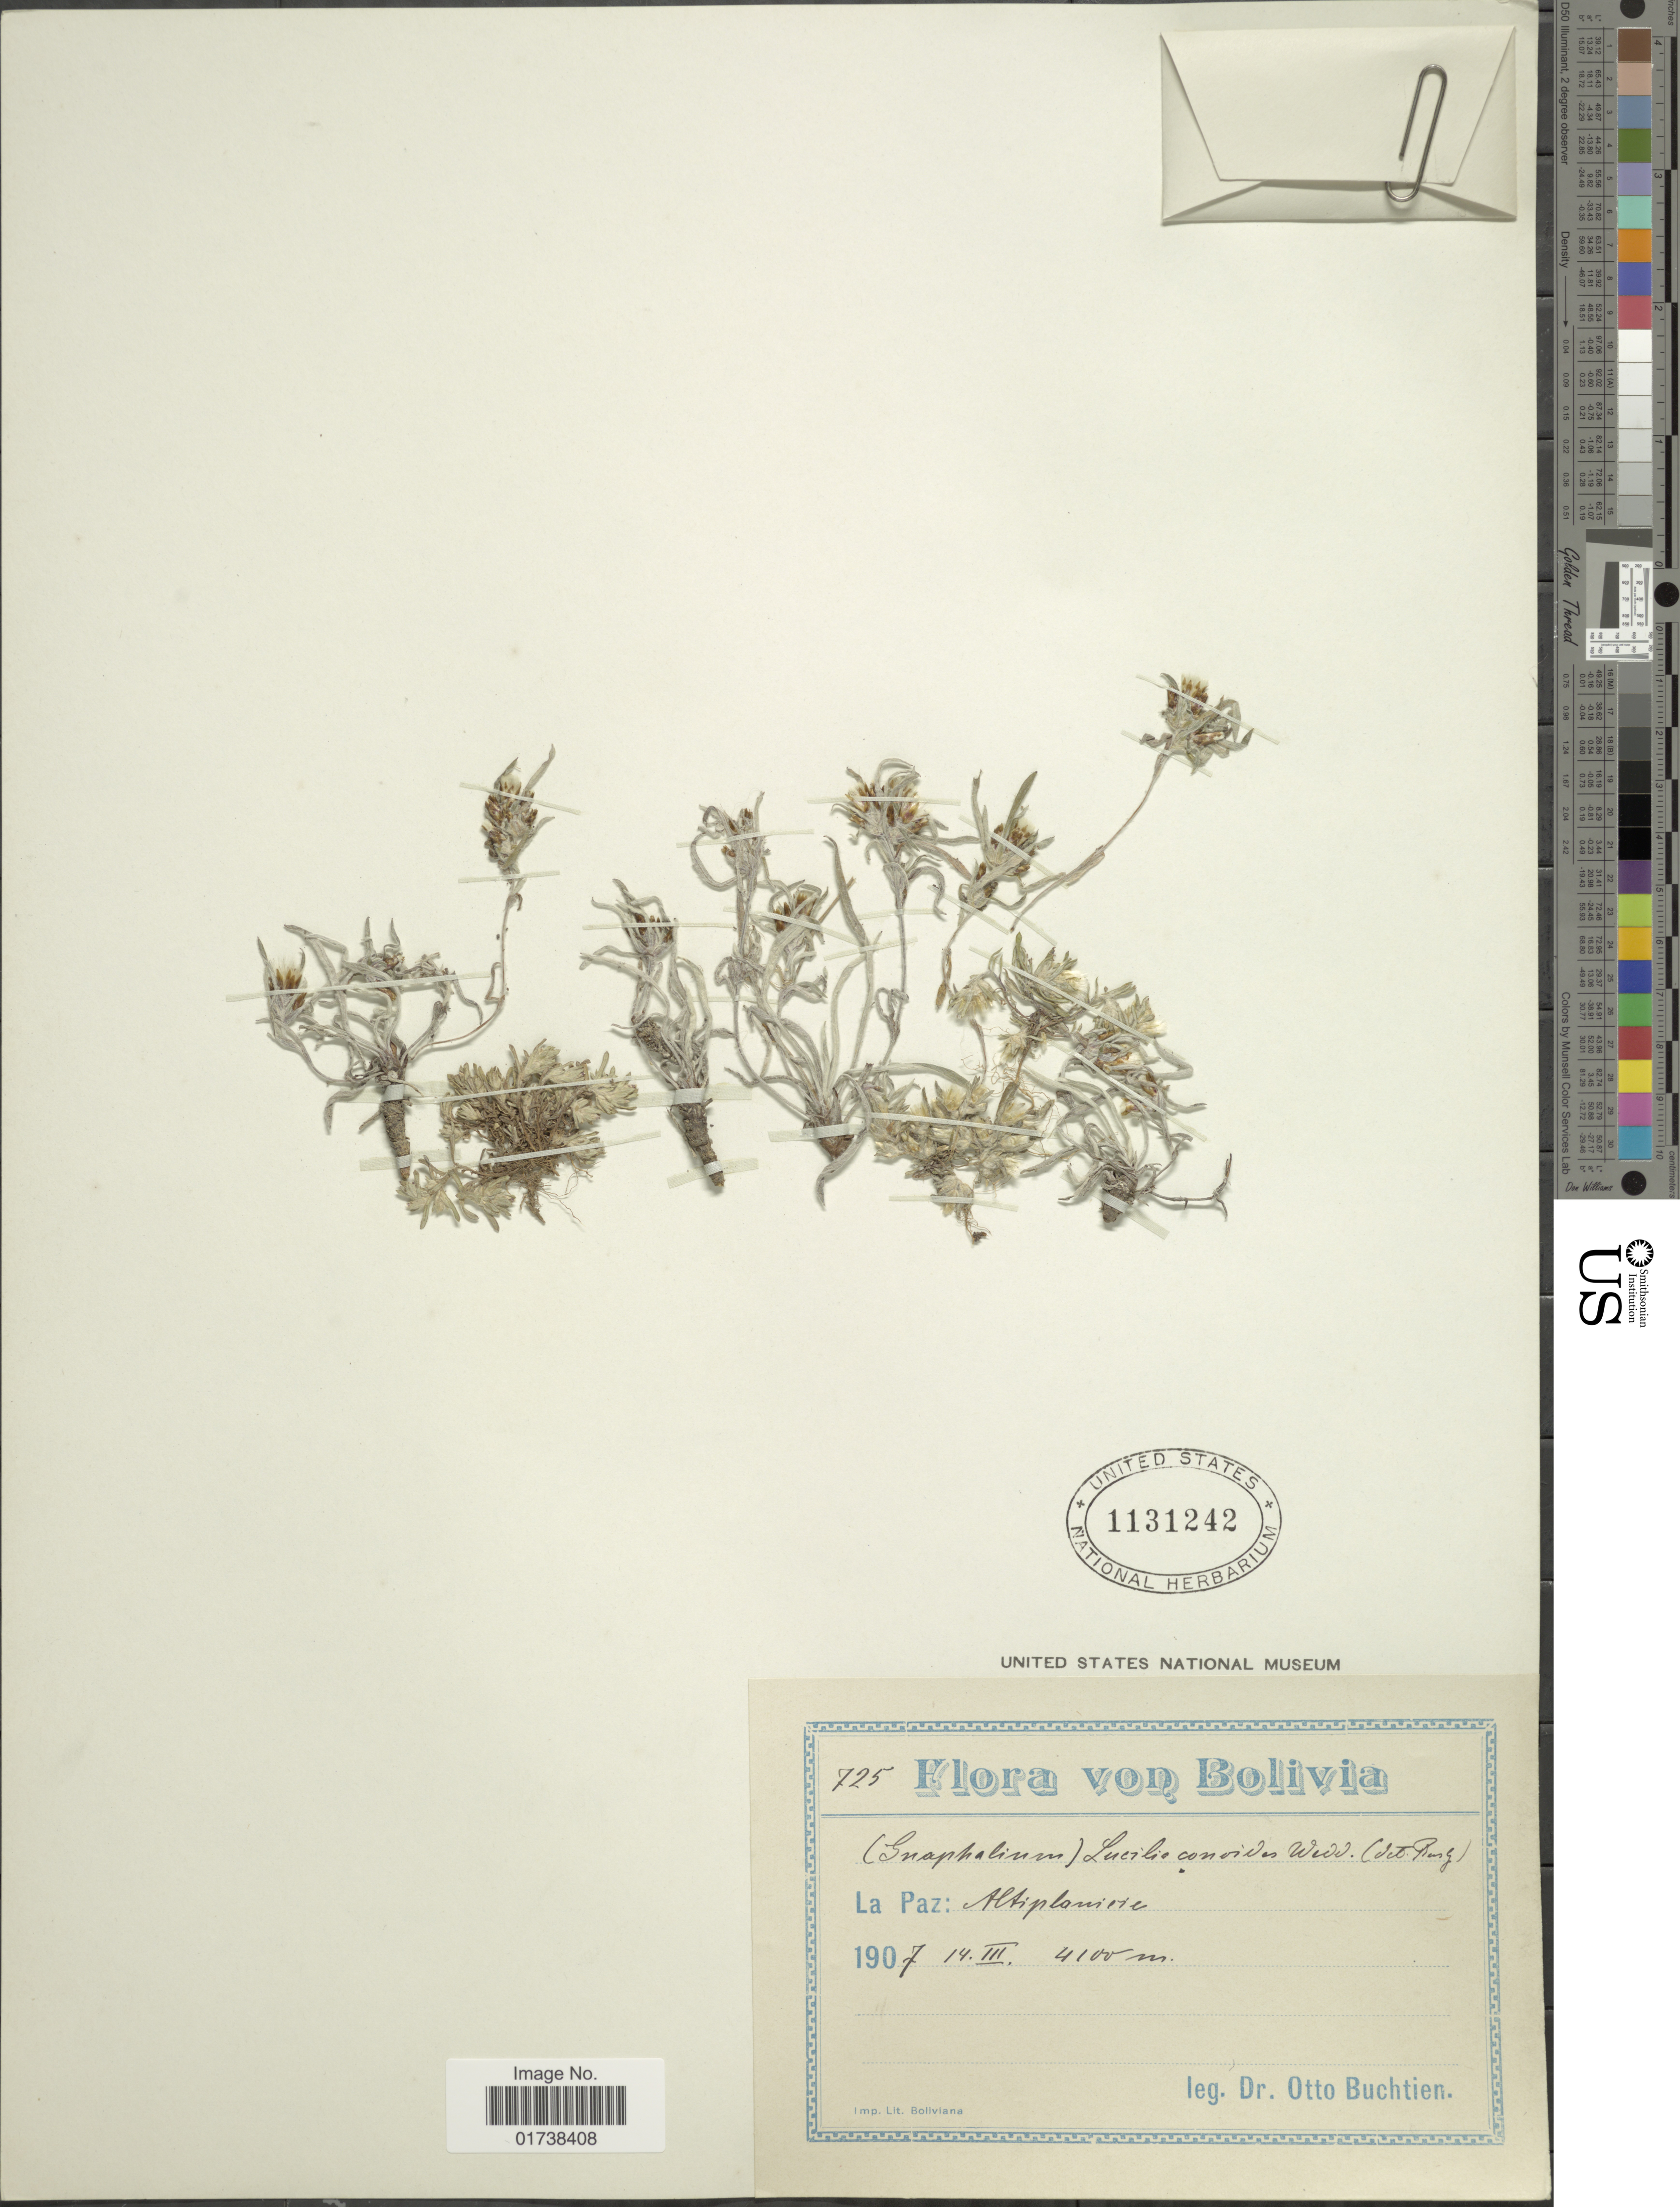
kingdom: Plantae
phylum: Tracheophyta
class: Magnoliopsida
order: Asterales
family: Asteraceae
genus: Gamochaeta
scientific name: Gamochaeta filaginea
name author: (DC.) Cabrera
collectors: O. Buchtien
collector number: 725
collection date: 1907-03-14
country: Bolivia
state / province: La Paz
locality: Alaiplamiete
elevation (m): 4100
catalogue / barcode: US 1131242